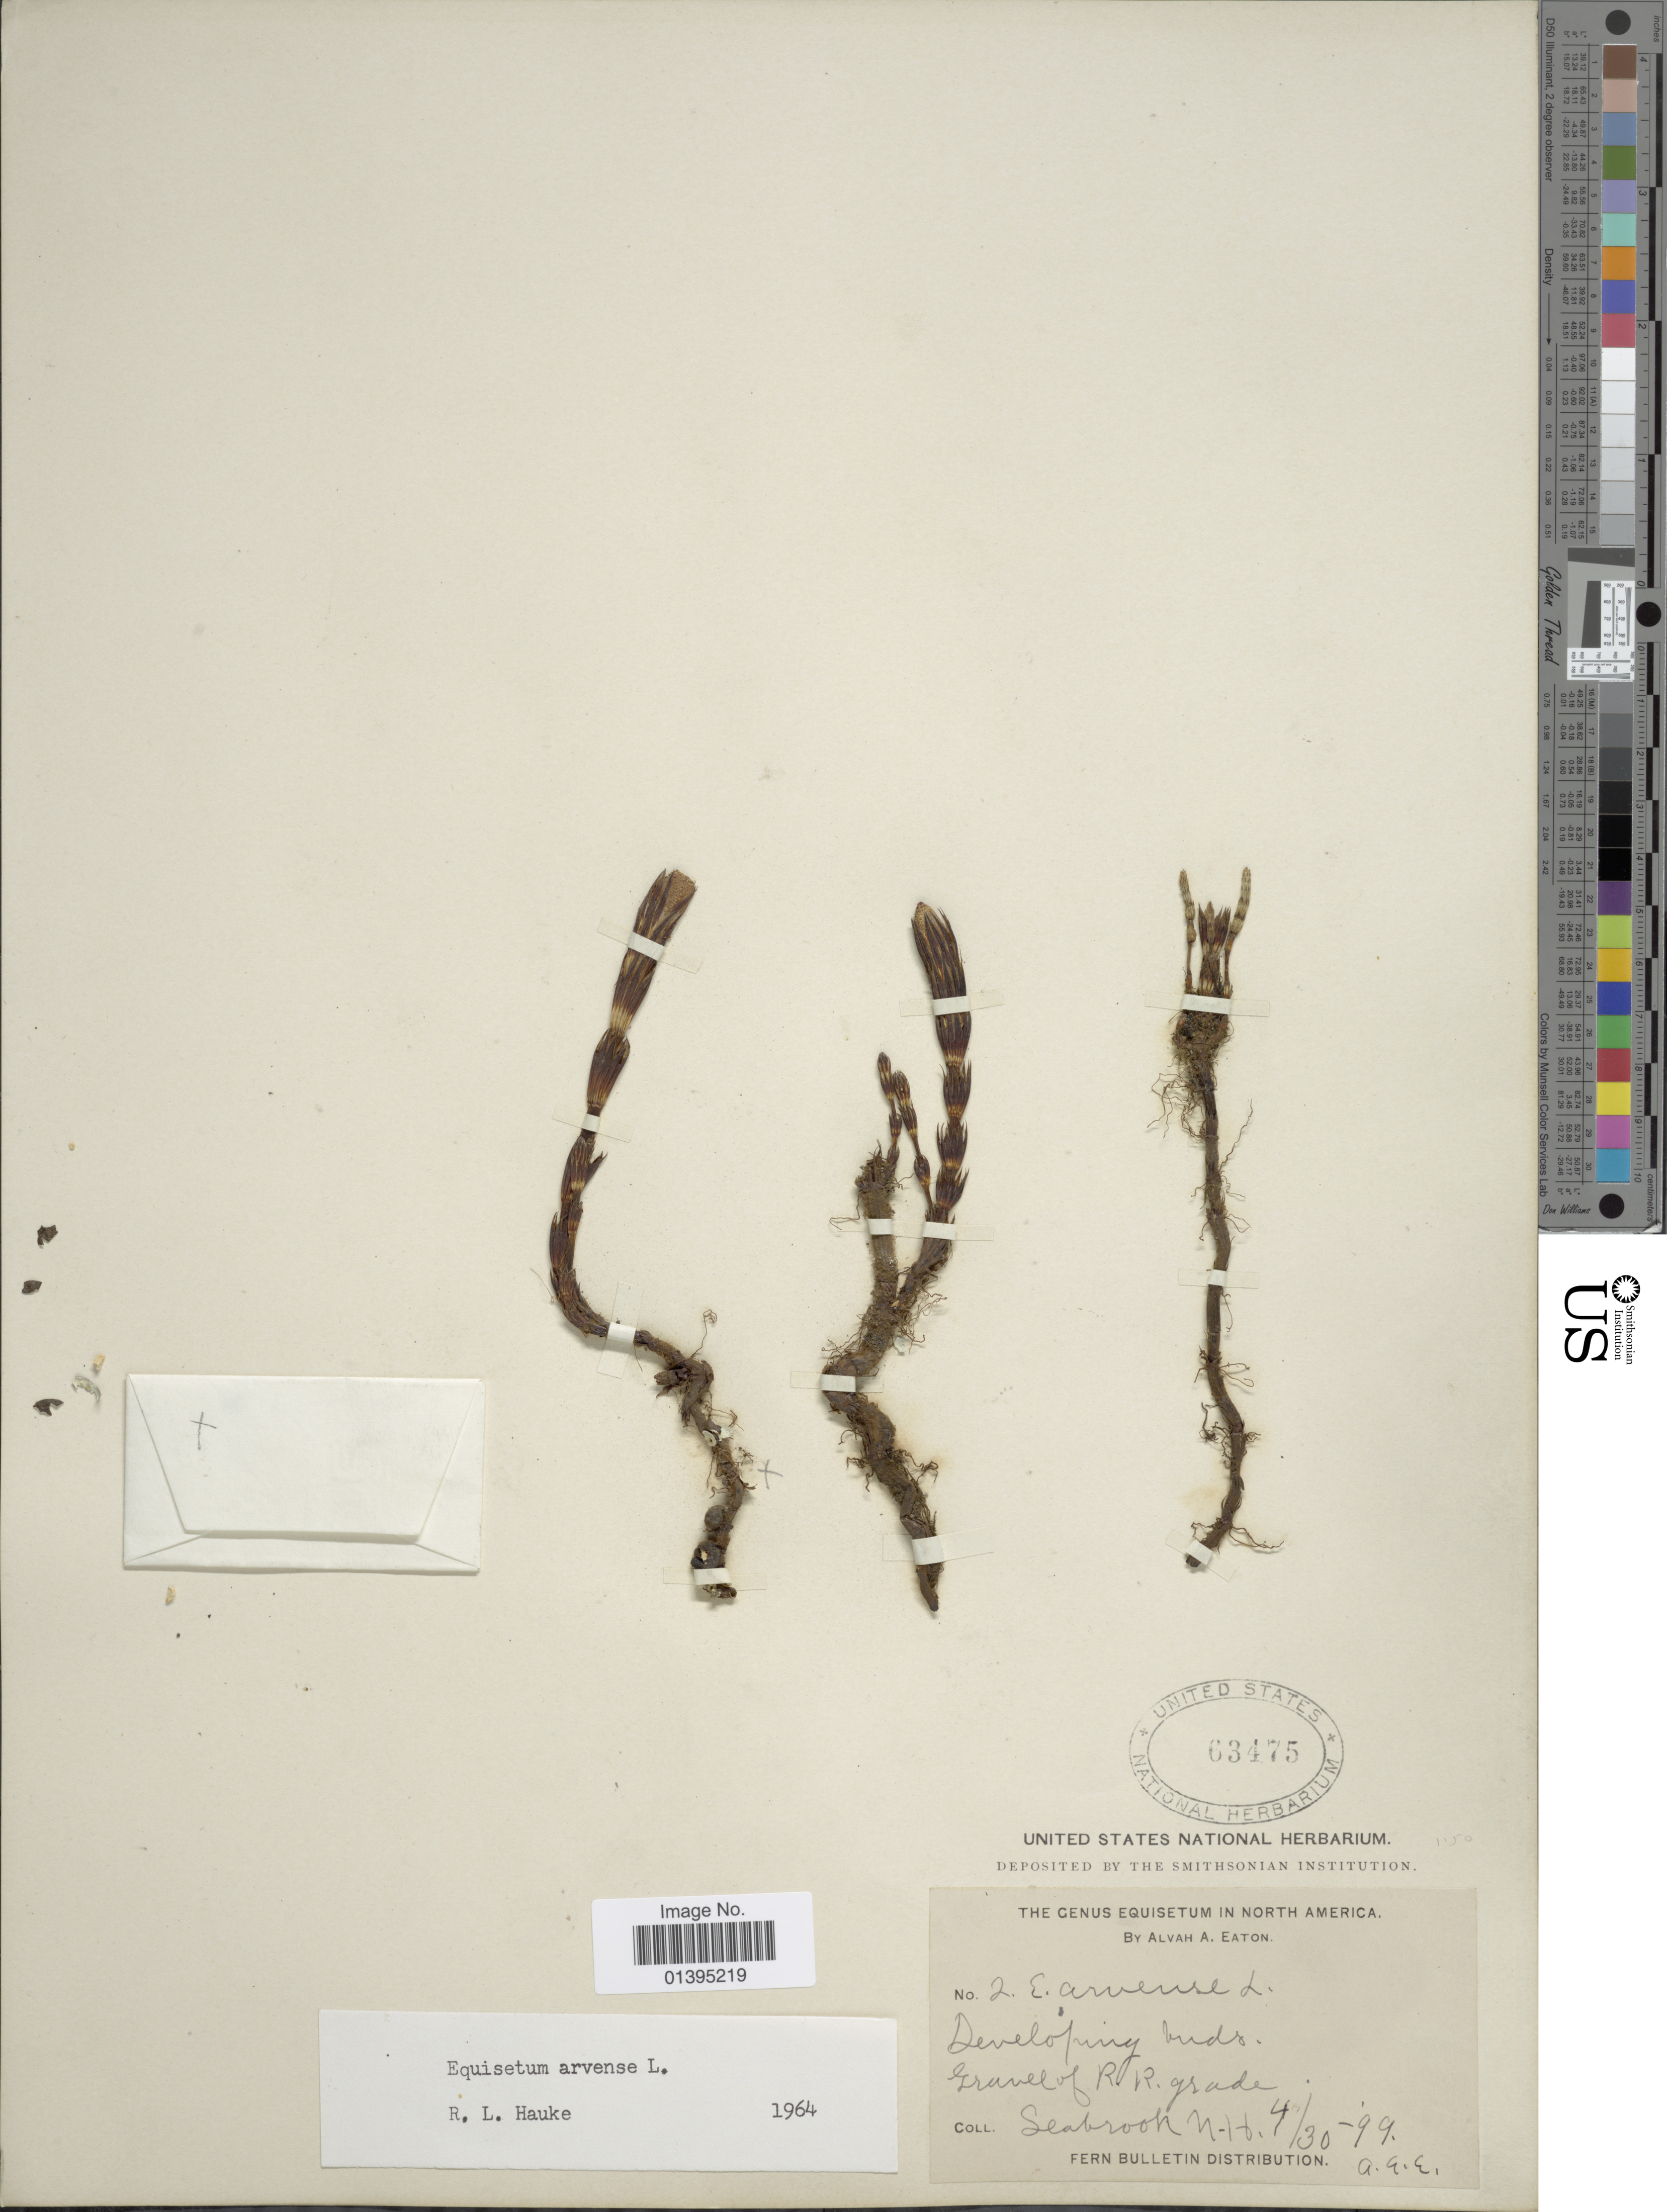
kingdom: Plantae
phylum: Tracheophyta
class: Polypodiopsida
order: Equisetales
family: Equisetaceae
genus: Equisetum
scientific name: Equisetum arvense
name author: L.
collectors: A. A. Eaton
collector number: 2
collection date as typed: Transcribed d/m/y: 30/4/99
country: United States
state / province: New Hampshire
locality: North America, gravell of R. grade, Seabrook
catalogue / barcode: US 63475